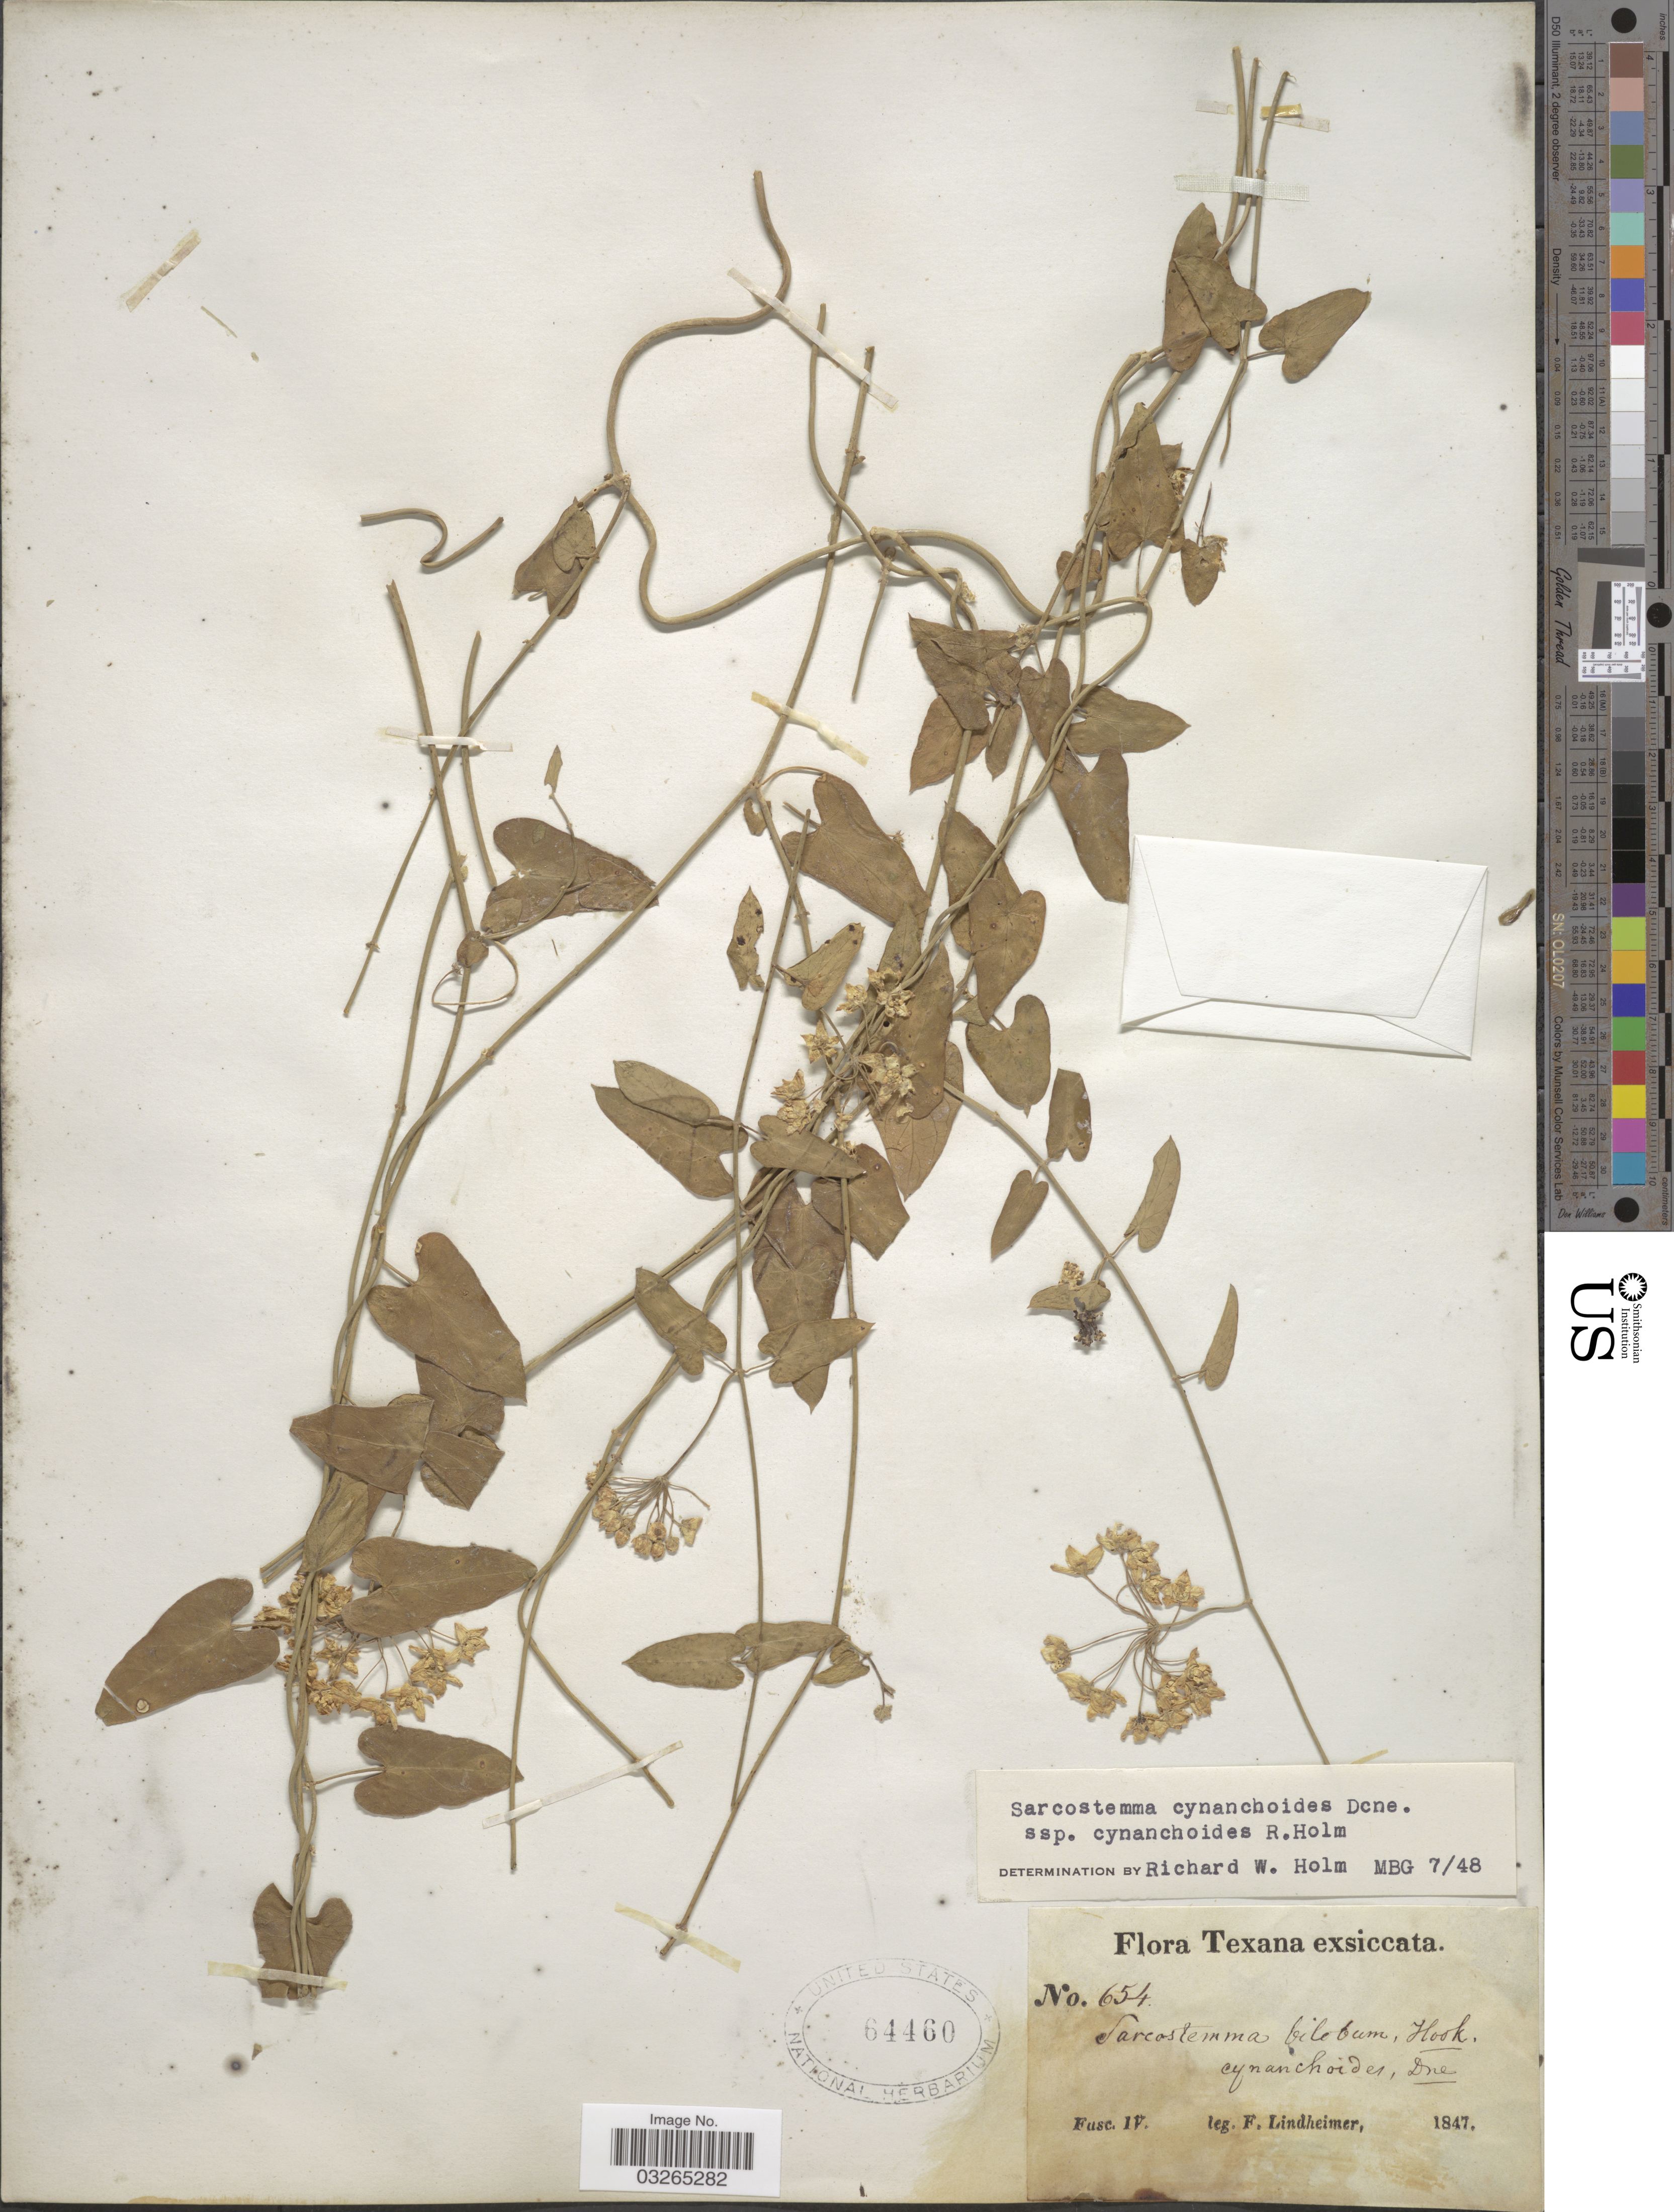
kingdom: Plantae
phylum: Tracheophyta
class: Magnoliopsida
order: Gentianales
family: Apocynaceae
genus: Sarcostemma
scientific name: Sarcostemma cynanchoides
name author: Decne.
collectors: F. Lindheimer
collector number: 654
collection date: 1847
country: United States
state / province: Texas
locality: Fasc. IV. [unsure placement]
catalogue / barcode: US 64460